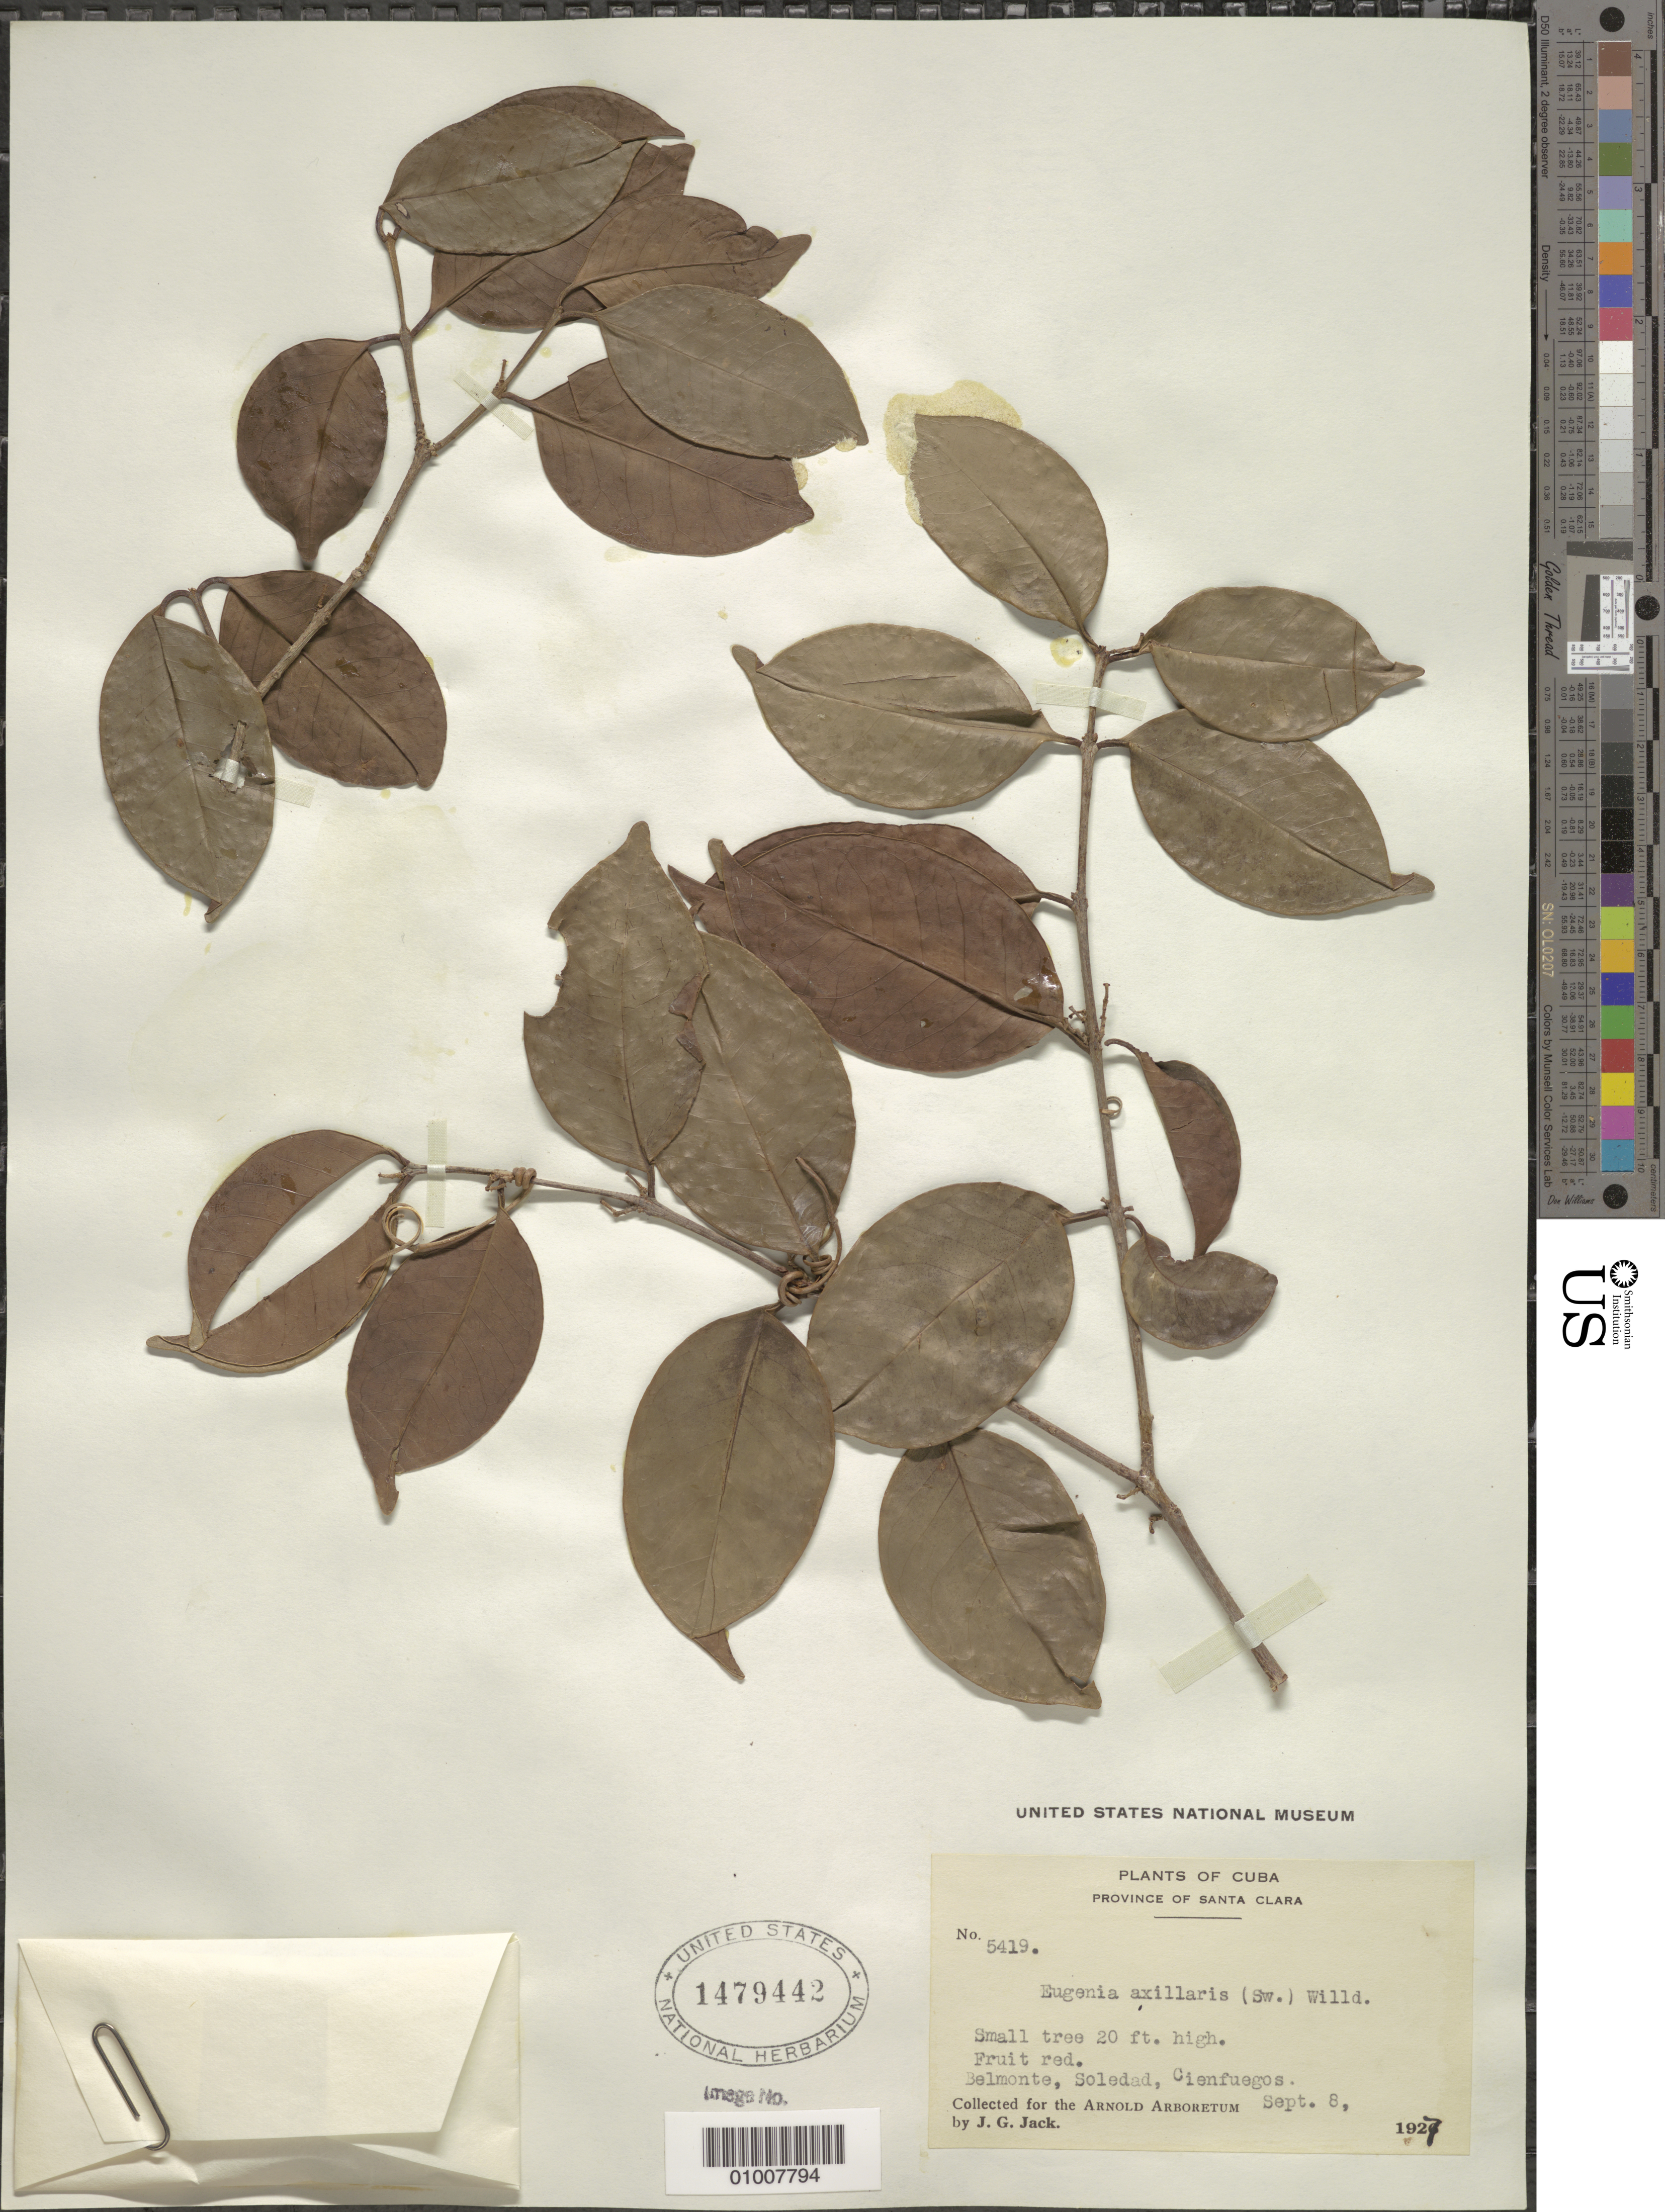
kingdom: Plantae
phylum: Tracheophyta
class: Magnoliopsida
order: Myrtales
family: Myrtaceae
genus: Eugenia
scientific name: Eugenia axillaris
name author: (Sw.) Willd.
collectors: J. G. Jack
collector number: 5419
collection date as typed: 08 Sep 1927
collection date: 1927-09-08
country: Cuba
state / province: Cienfuegos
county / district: Santa Clara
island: Cuba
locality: Belmonte, Soledad, Cienfuegos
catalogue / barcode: US 1479442